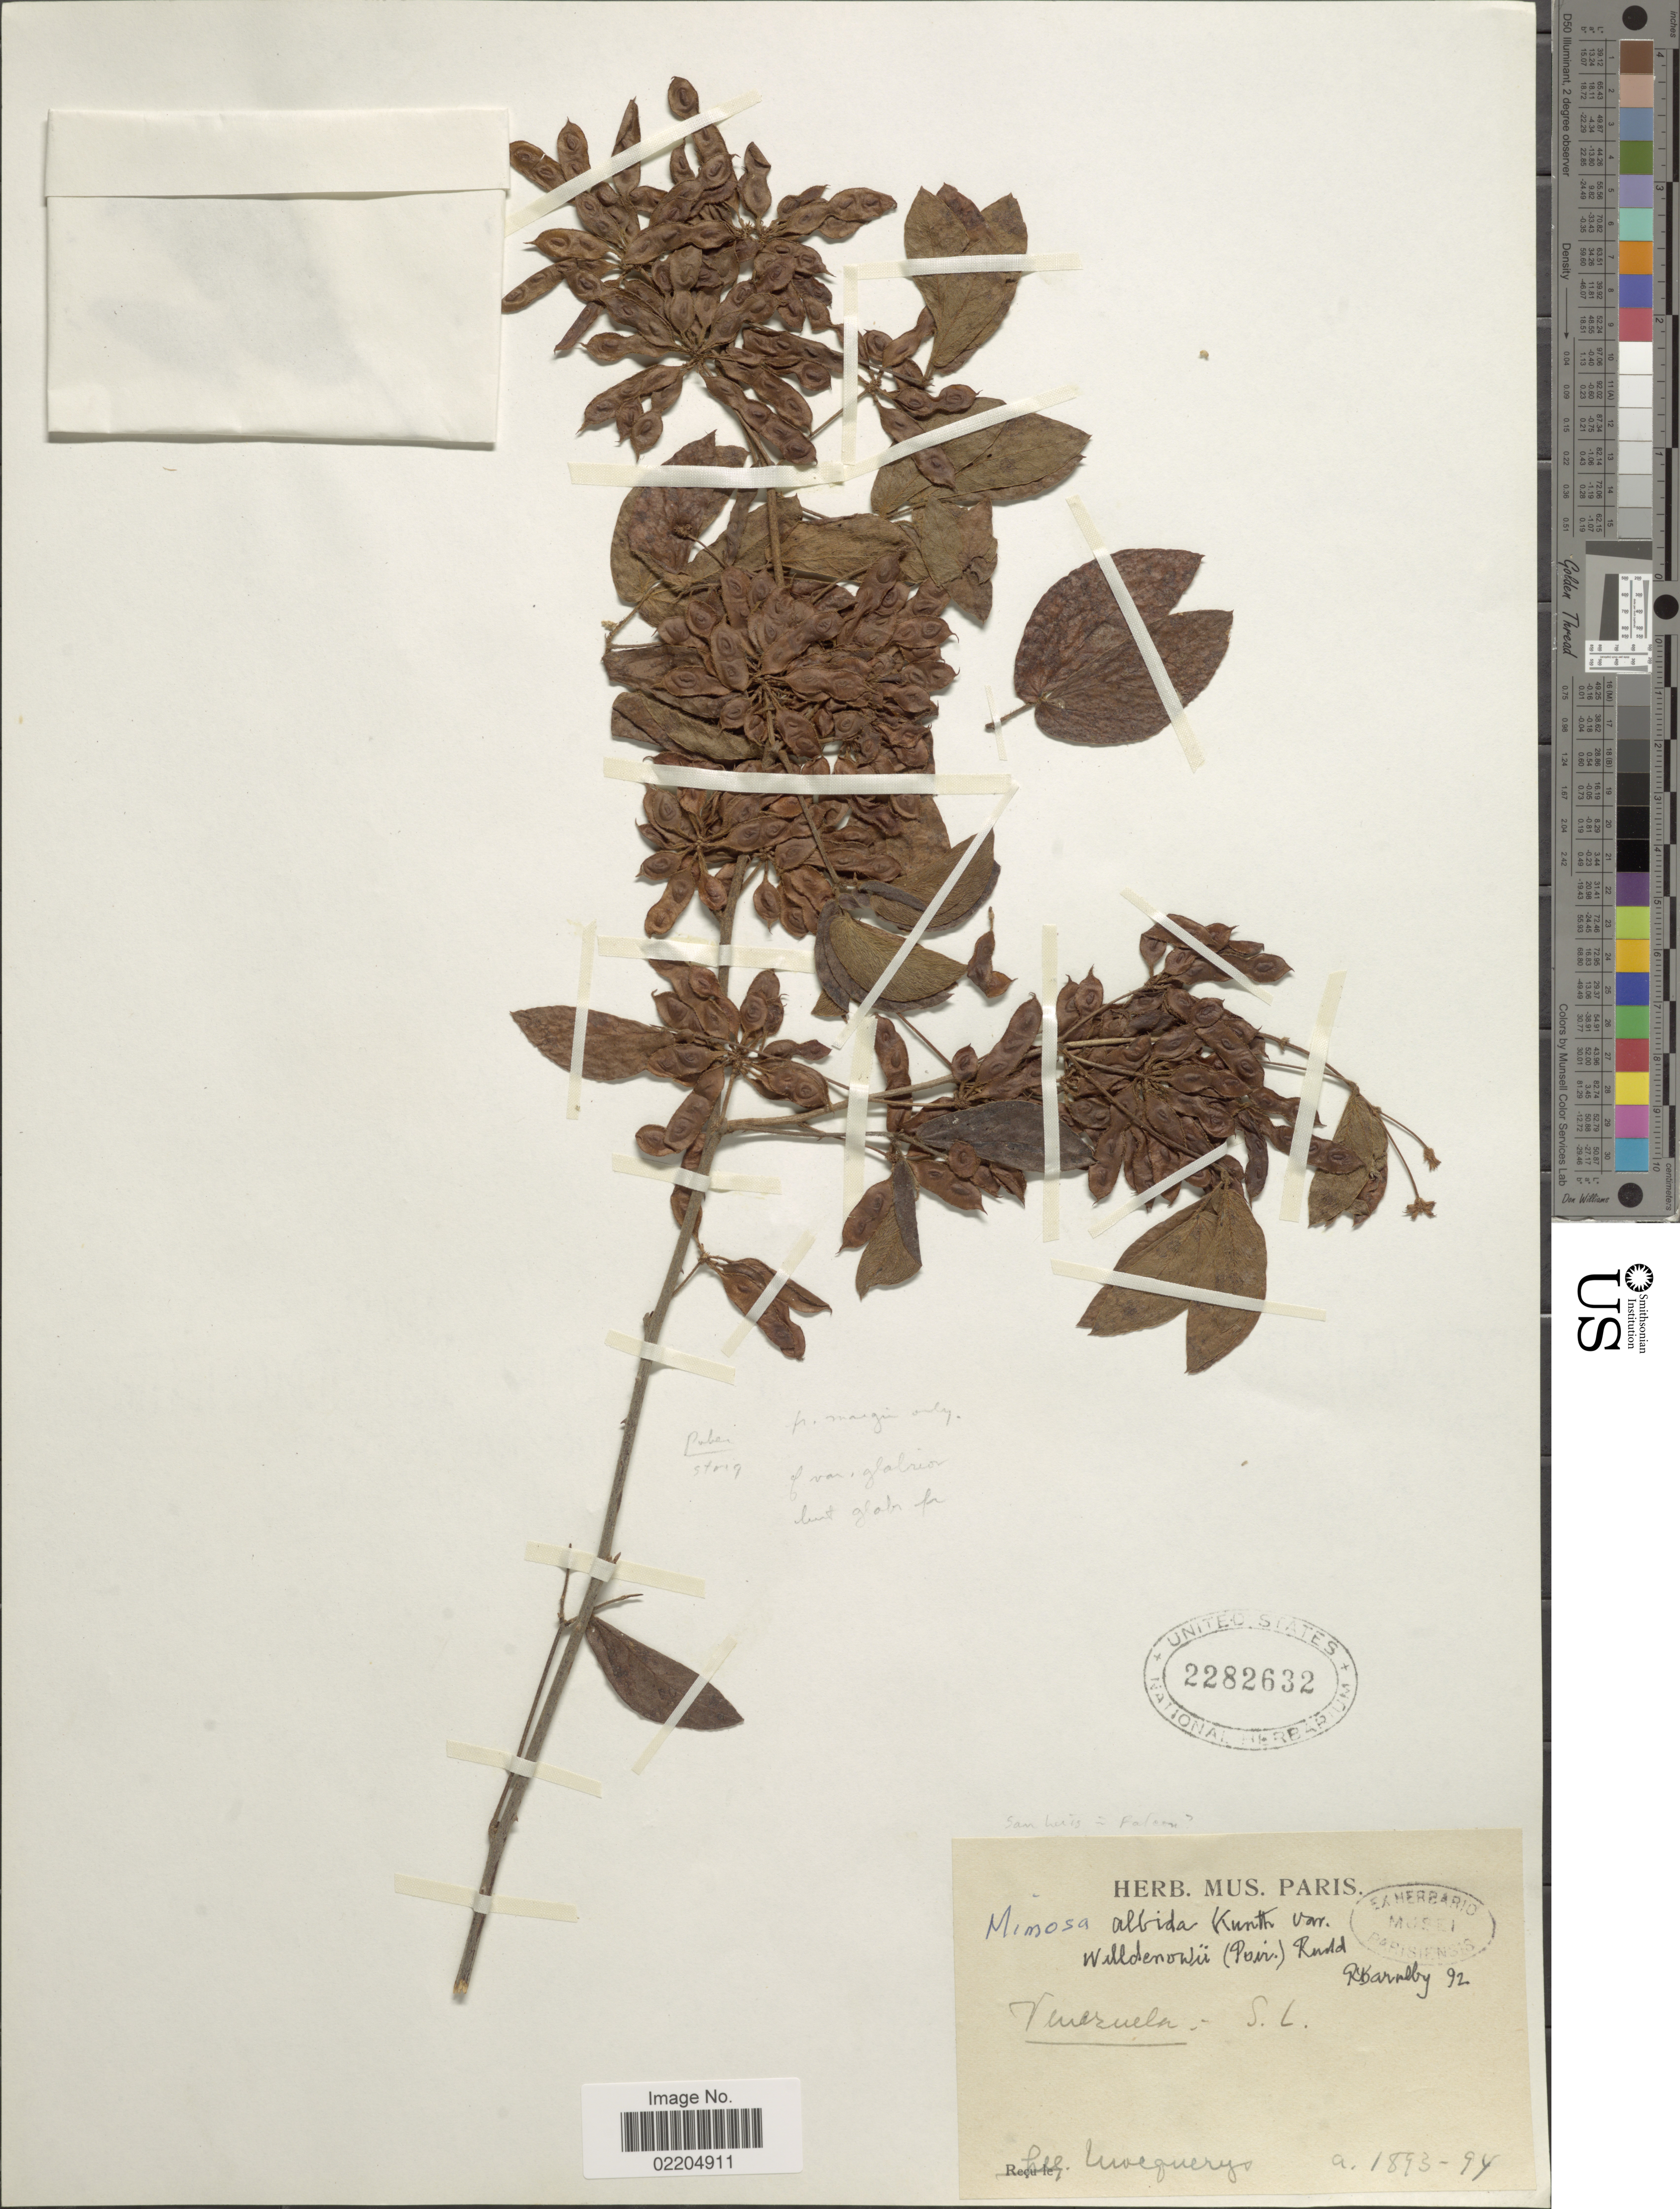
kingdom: Plantae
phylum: Tracheophyta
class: Magnoliopsida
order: Fabales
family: Fabaceae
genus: Mimosa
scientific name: Mimosa albida var. willdenowii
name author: (Poir.) Rudd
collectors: A. Mocquerys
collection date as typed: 1893-1894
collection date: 1893/1894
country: Venezuela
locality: S.L.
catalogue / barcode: US 2282632